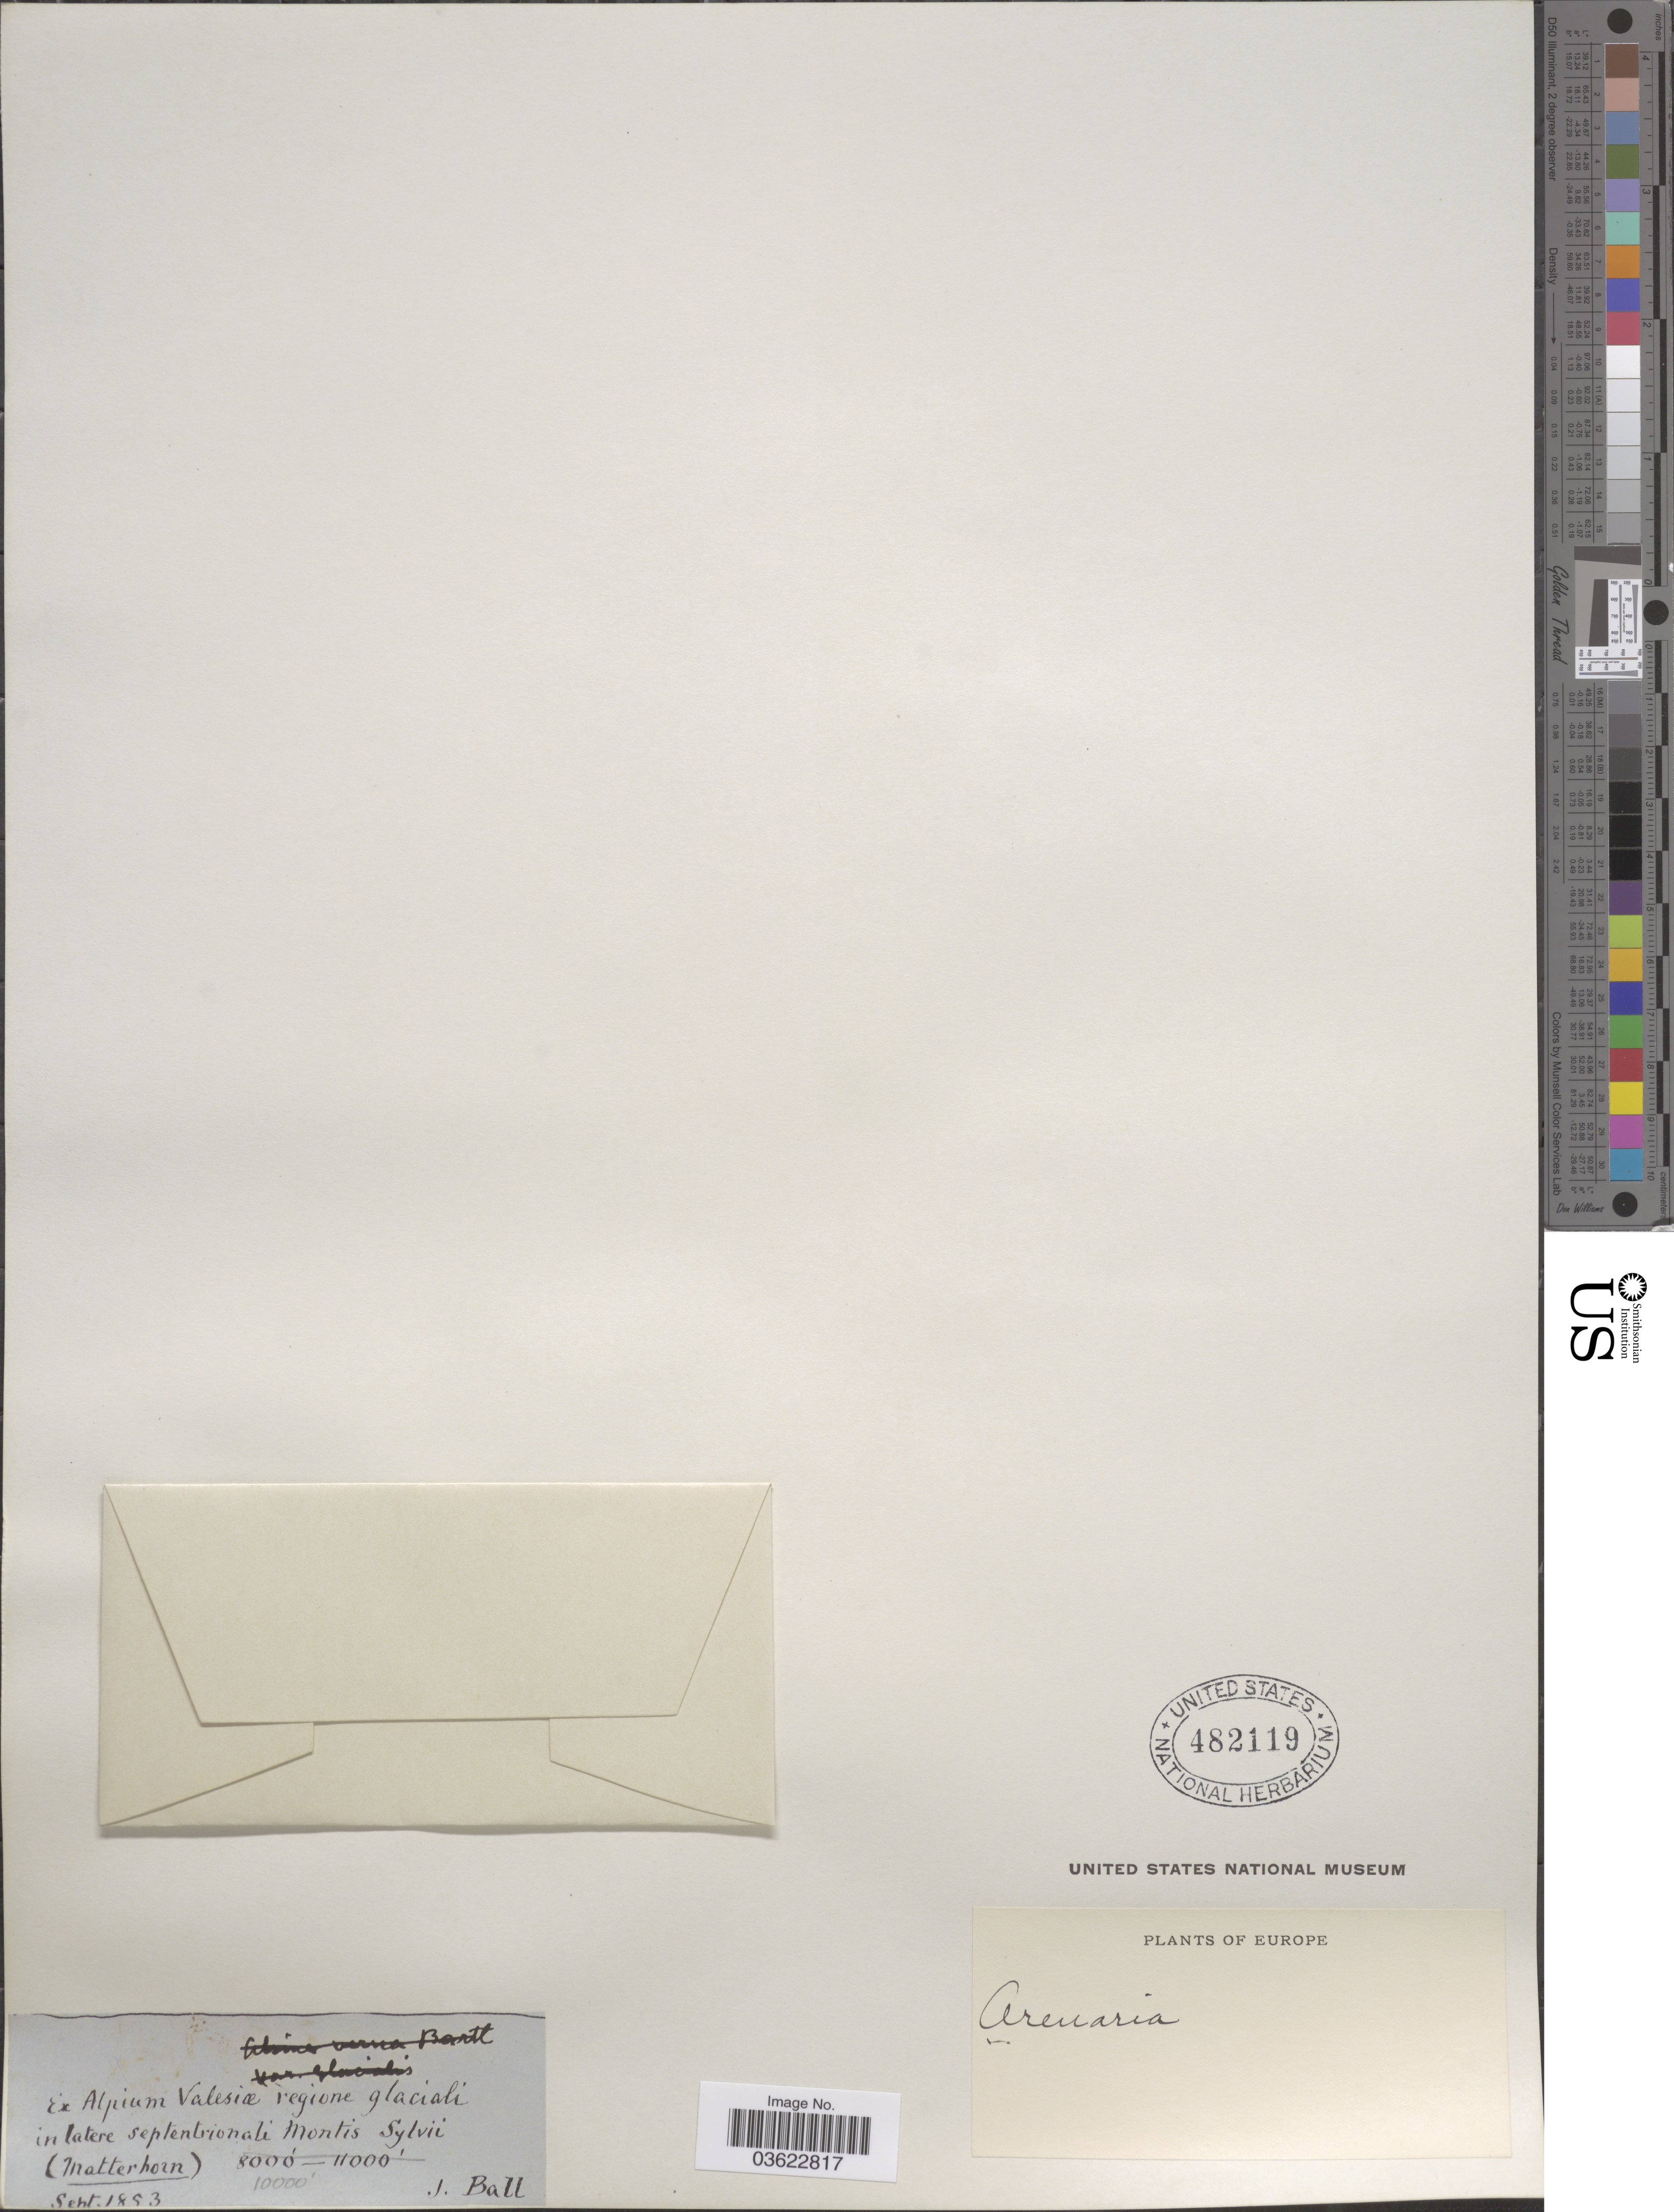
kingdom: Plantae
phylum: Tracheophyta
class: Magnoliopsida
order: Caryophyllales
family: Caryophyllaceae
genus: Arenaria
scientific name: Arenaria sp.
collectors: J. Ball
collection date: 1893-09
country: Switzerland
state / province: Valais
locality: Ex Alpium Valesiæ regione glaciali in latere septentrionali Montis Sylvii.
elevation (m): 3048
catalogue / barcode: US 482119